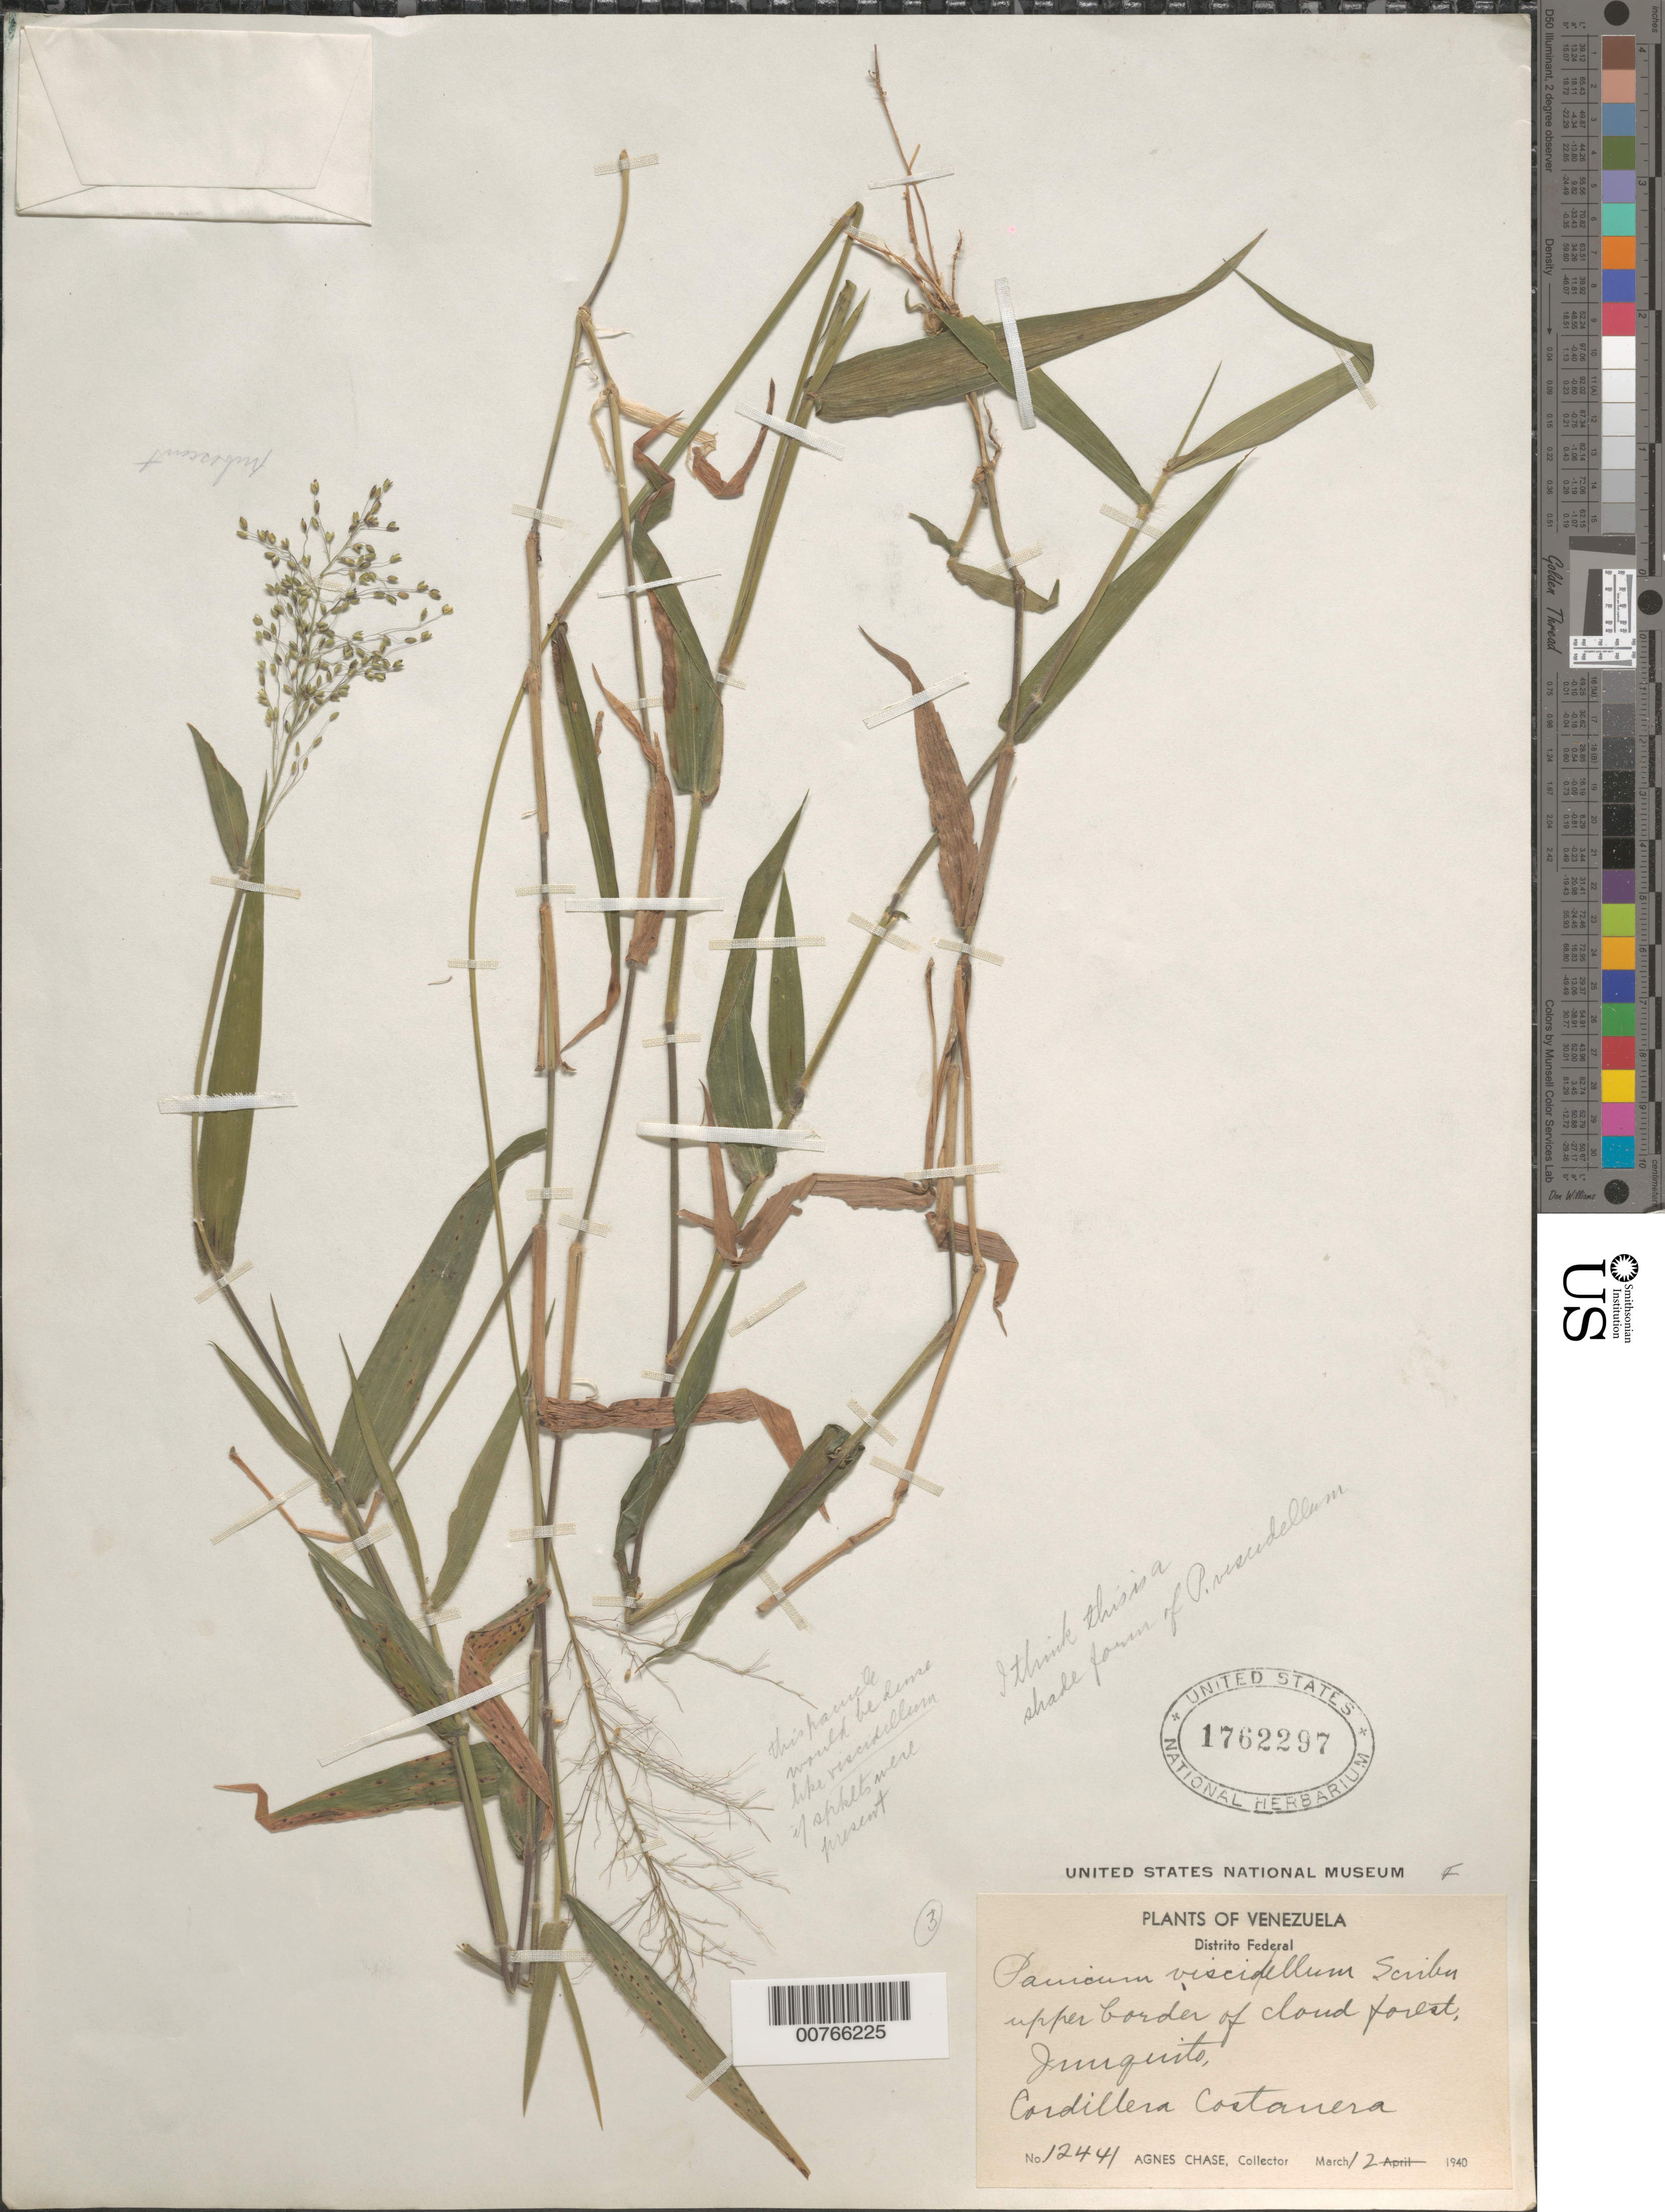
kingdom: Plantae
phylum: Tracheophyta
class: Liliopsida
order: Poales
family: Poaceae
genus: Panicum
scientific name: Panicum viscidellum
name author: Scribn.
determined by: Chase, [M.] Agnes, (US)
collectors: A. Chase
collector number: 12441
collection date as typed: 12 Mar 1940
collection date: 1940-03-12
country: Venezuela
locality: Junquito, Cordillera Costanera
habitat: upper border of cloud forest,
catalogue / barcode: US 1762297